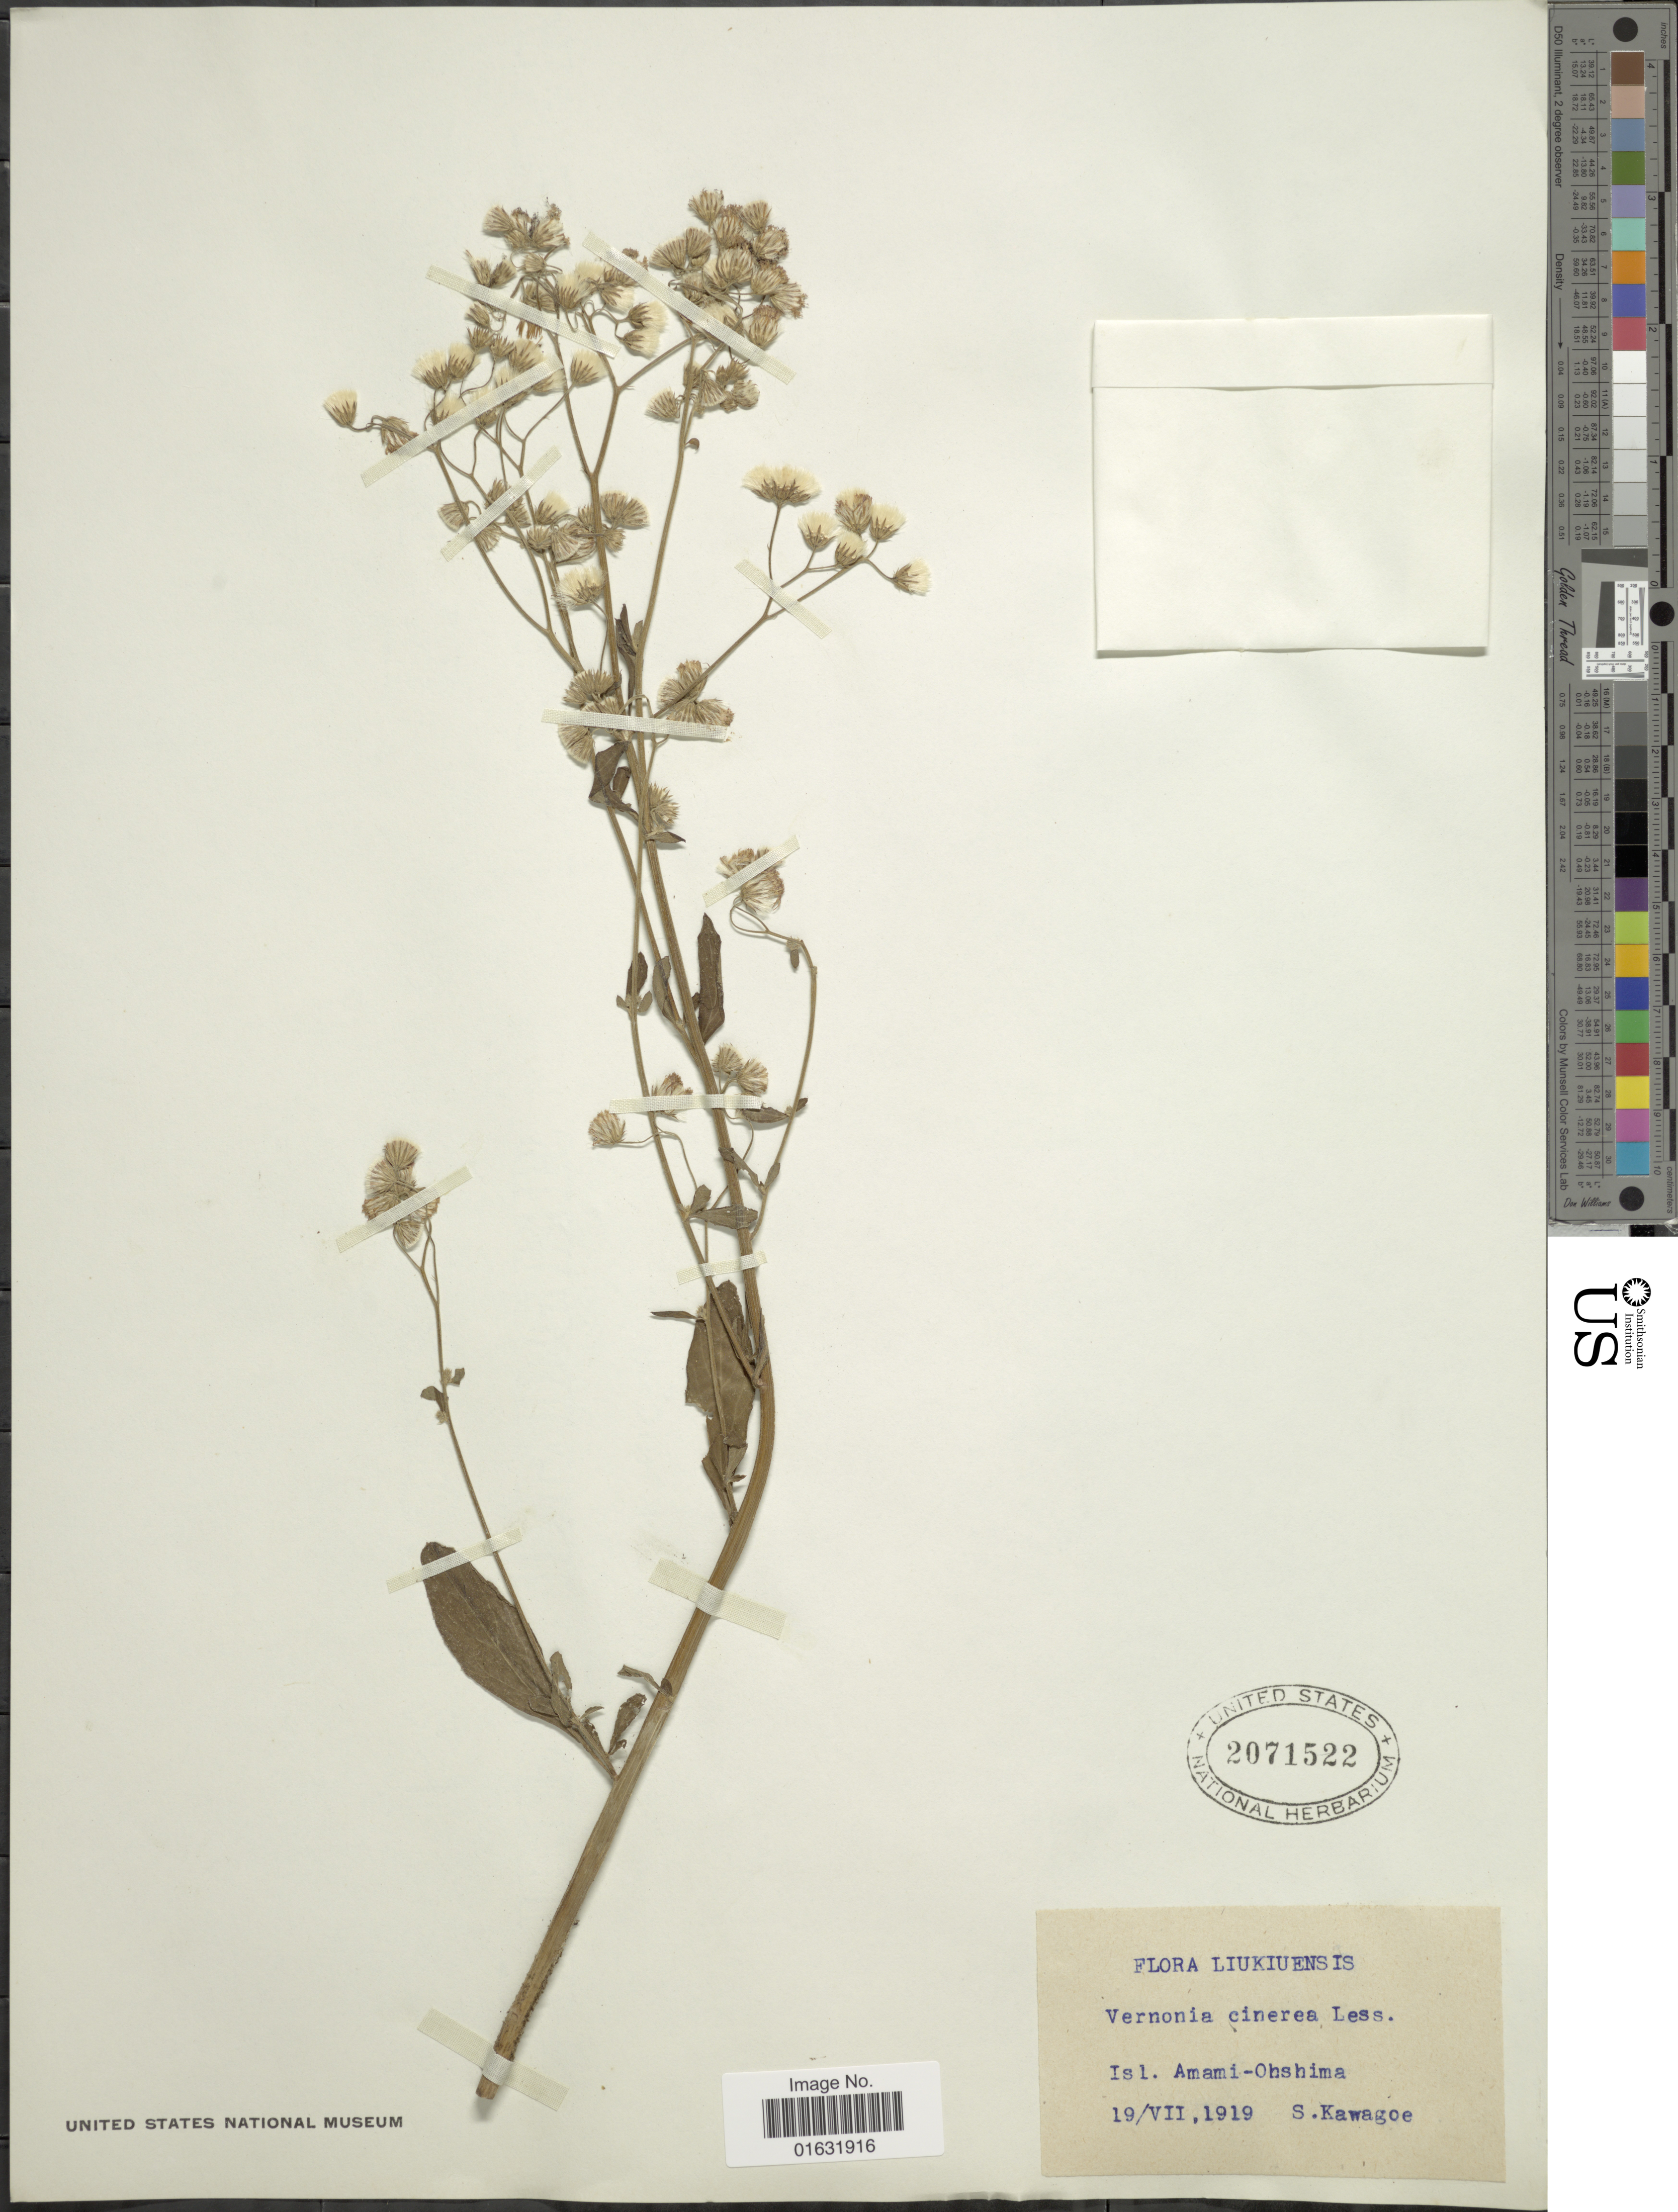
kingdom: Plantae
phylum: Tracheophyta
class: Magnoliopsida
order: Asterales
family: Asteraceae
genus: Cyanthillium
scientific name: Cyanthillium cinereum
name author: (L.) H. Rob.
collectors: S. Kawagoe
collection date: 1919-07-19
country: Japan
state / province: Okinawa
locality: Isl. Amami-oshima, LiuKiuensis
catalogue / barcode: US 2071522